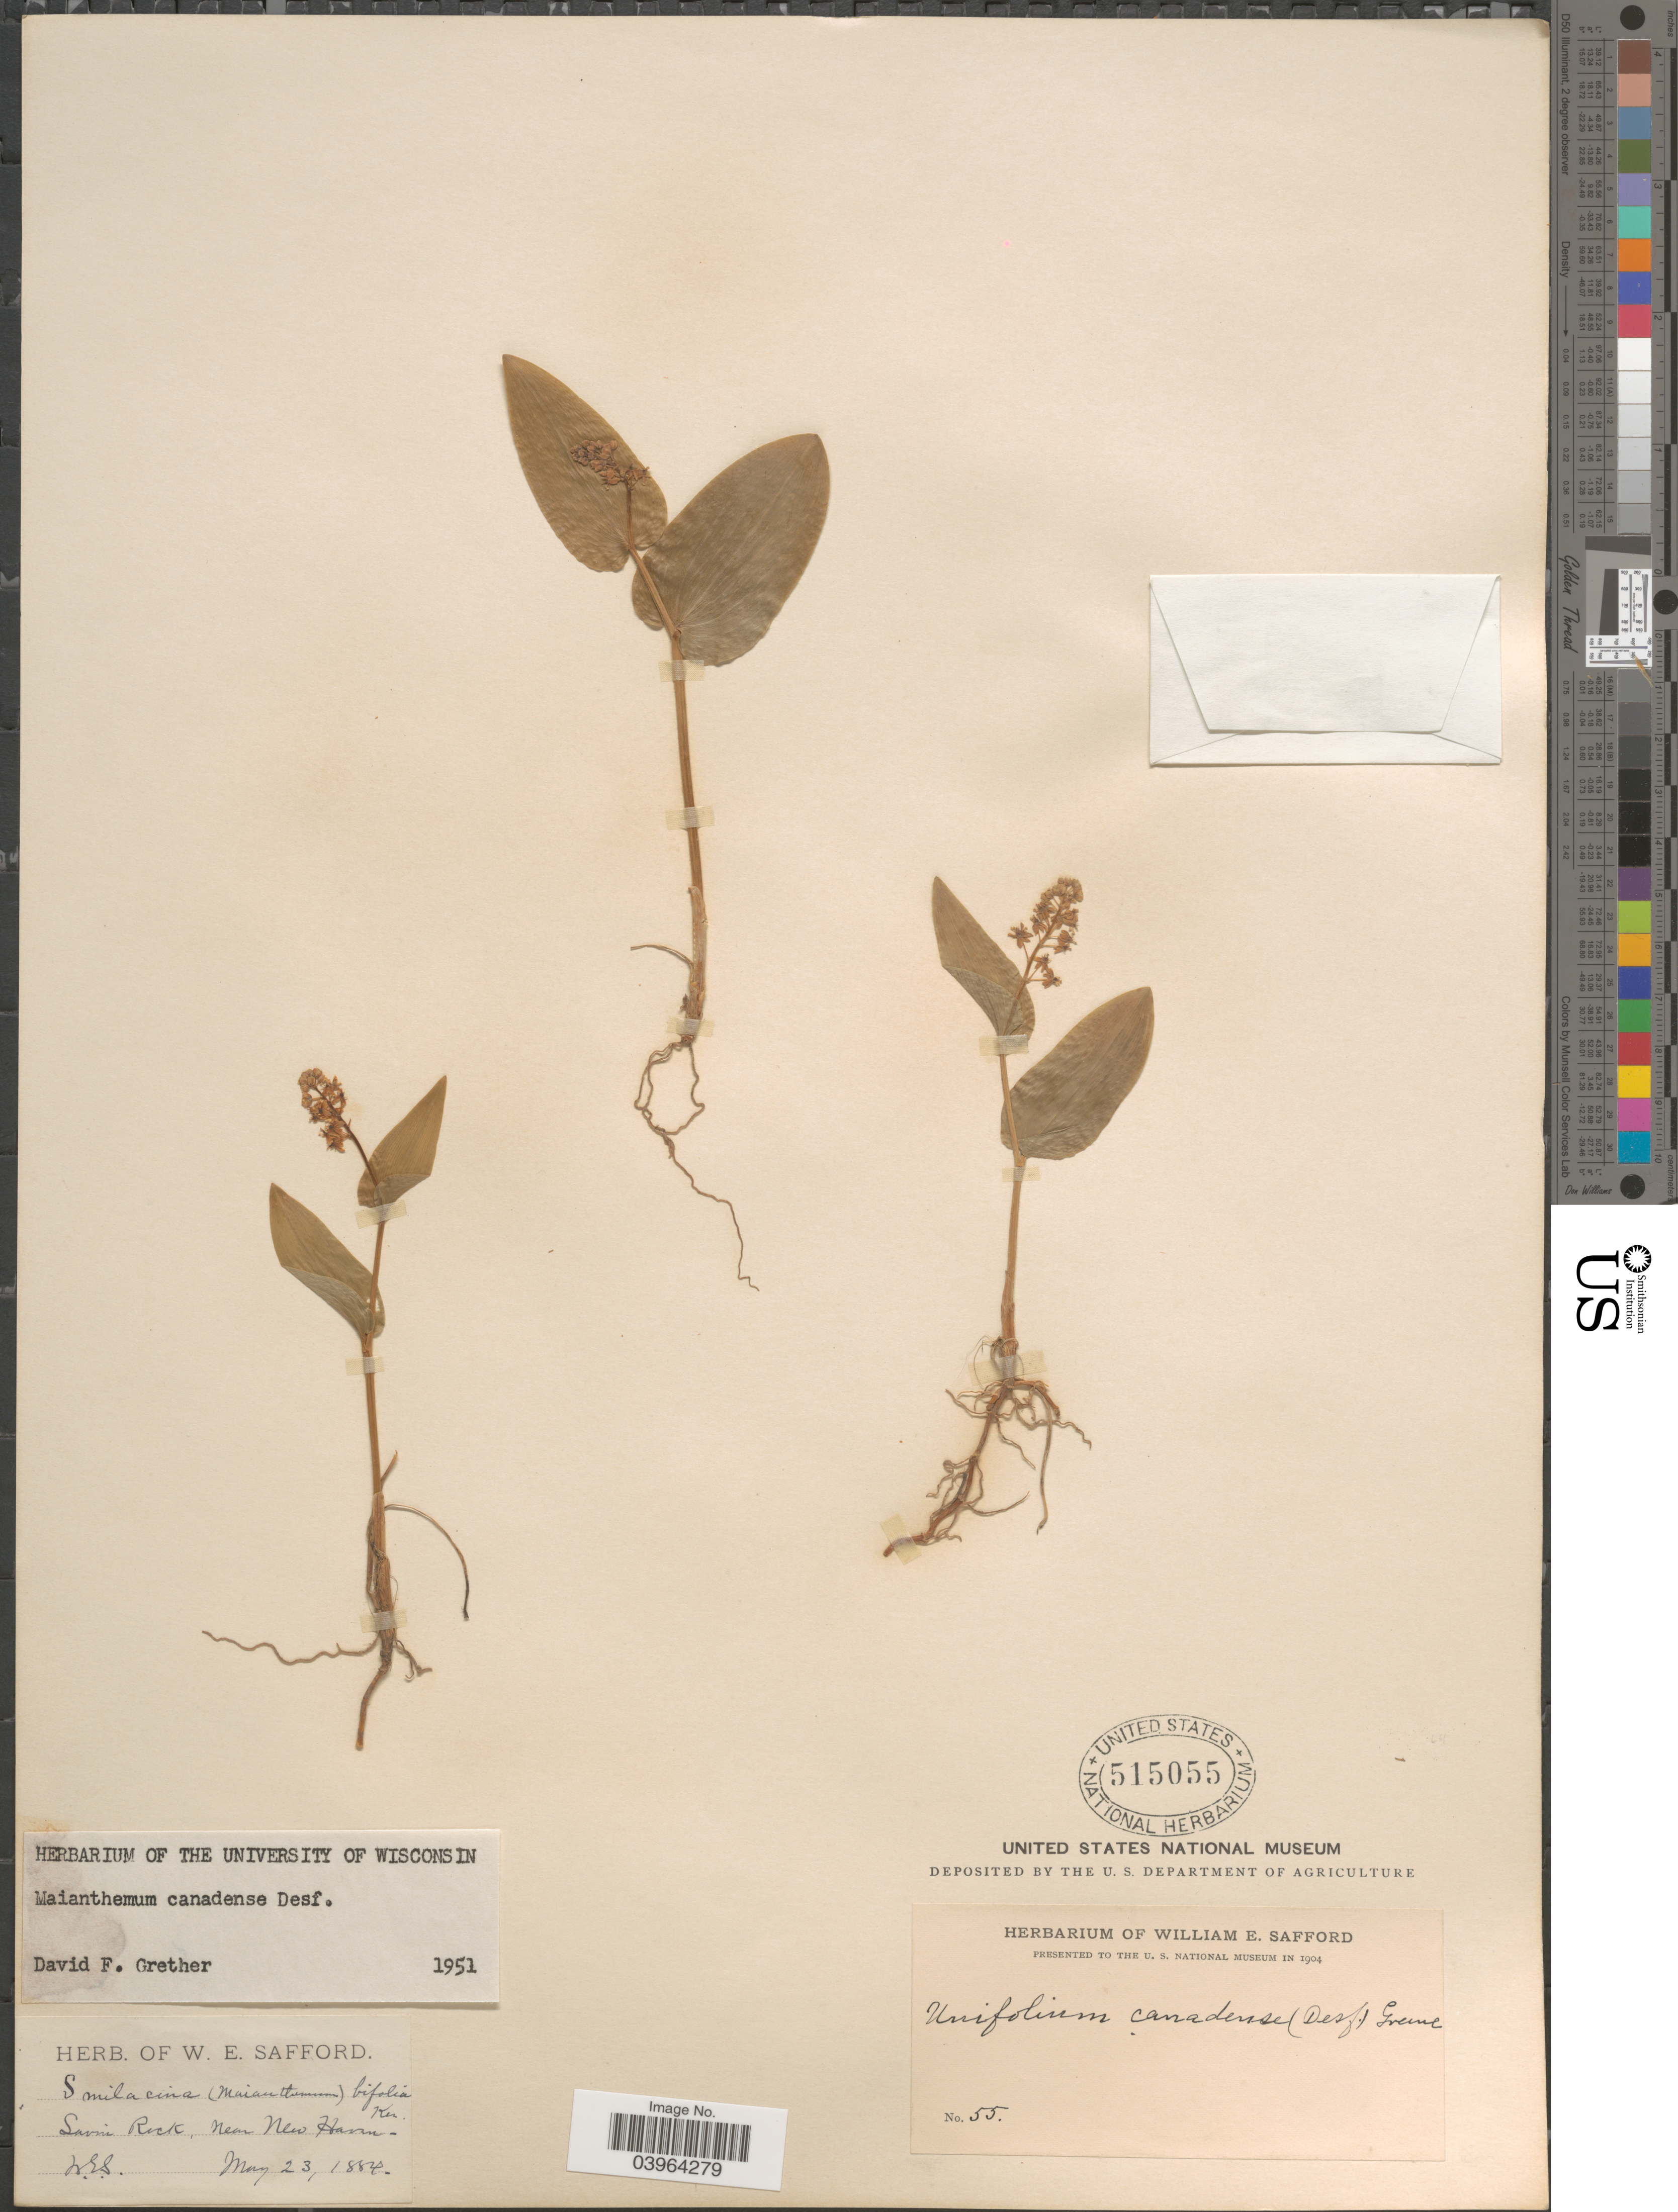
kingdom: Plantae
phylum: Tracheophyta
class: Liliopsida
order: Asparagales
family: Asparagaceae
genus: Maianthemum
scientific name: Maianthemum canadense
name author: Desf.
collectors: W. E. Safford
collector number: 55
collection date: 1884-05-23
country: United States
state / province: Connecticut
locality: Savine Rock, near New Haven.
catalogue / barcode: US 515055